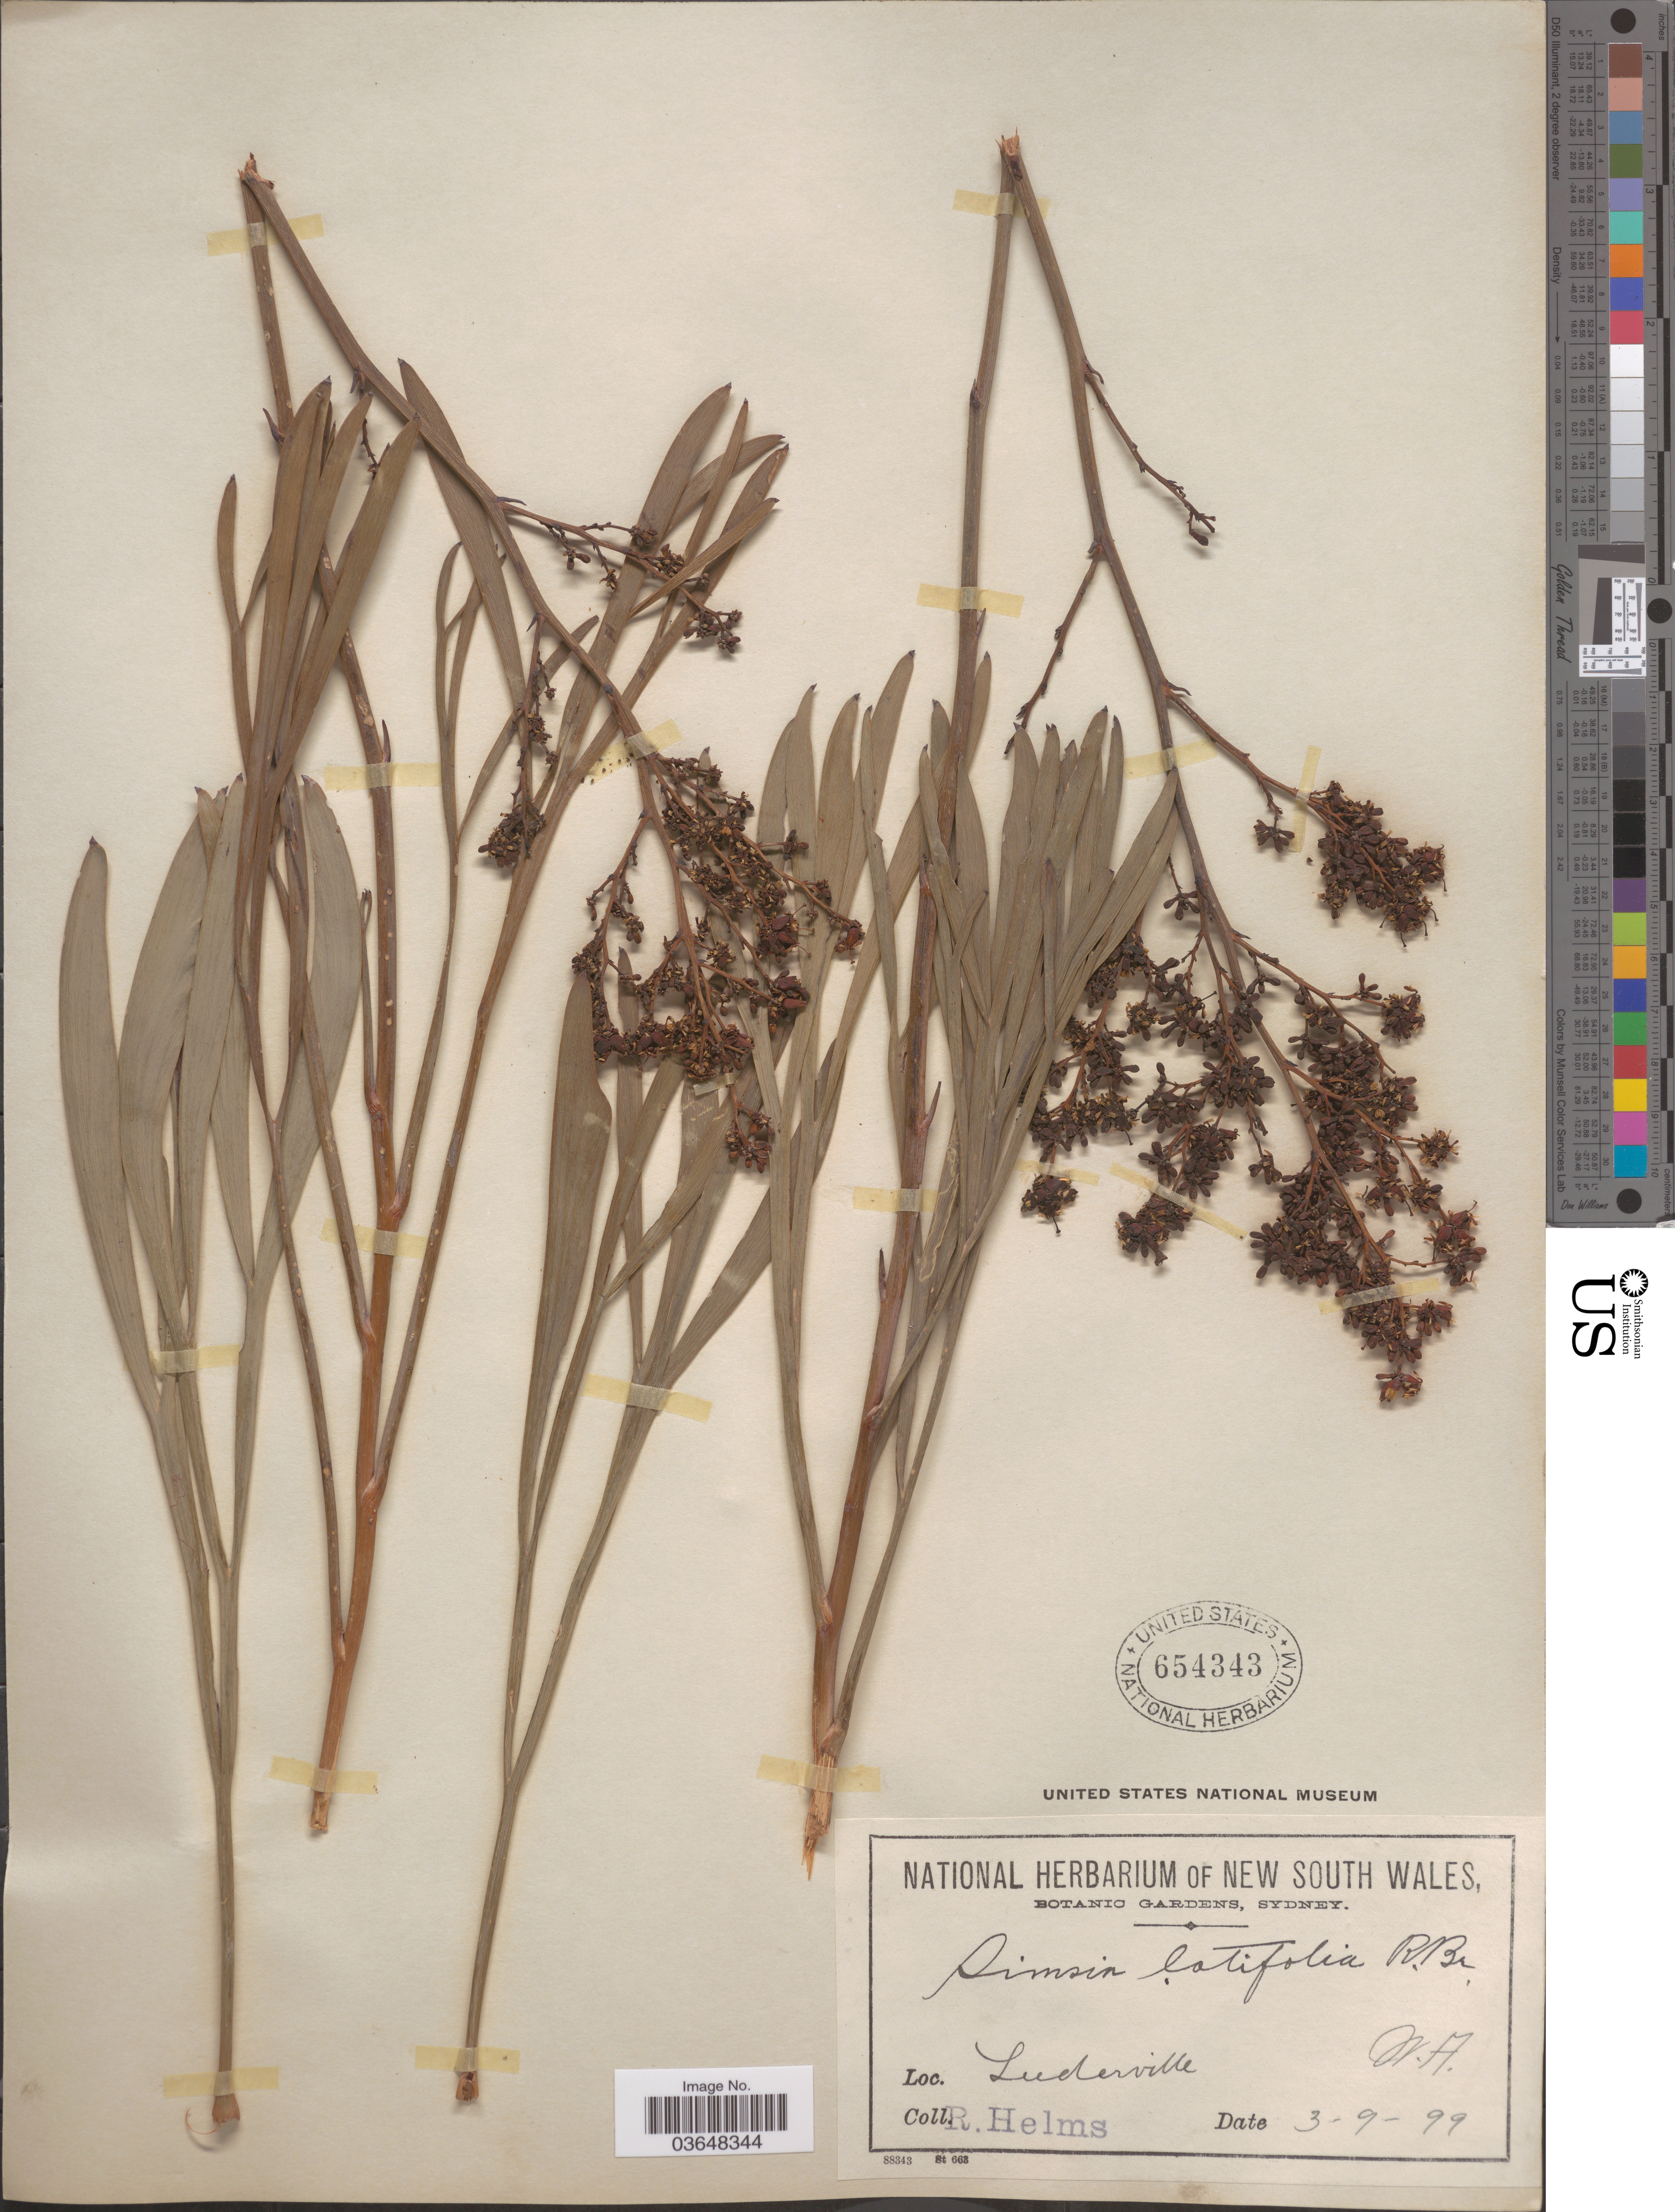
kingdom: Plantae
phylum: Tracheophyta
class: Magnoliopsida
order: Proteales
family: Proteaceae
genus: Stirlingia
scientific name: Stirlingia latifolia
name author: (R. Br.) Steud.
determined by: Strong, Mark T., (BOT), Smithsonian Institution - National Museum of Natural History (UNITED STATES)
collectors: R. Helms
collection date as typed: Transcribed d/m/y: 3/9/99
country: Australia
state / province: Western Australia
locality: Leederville.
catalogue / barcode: US 654343